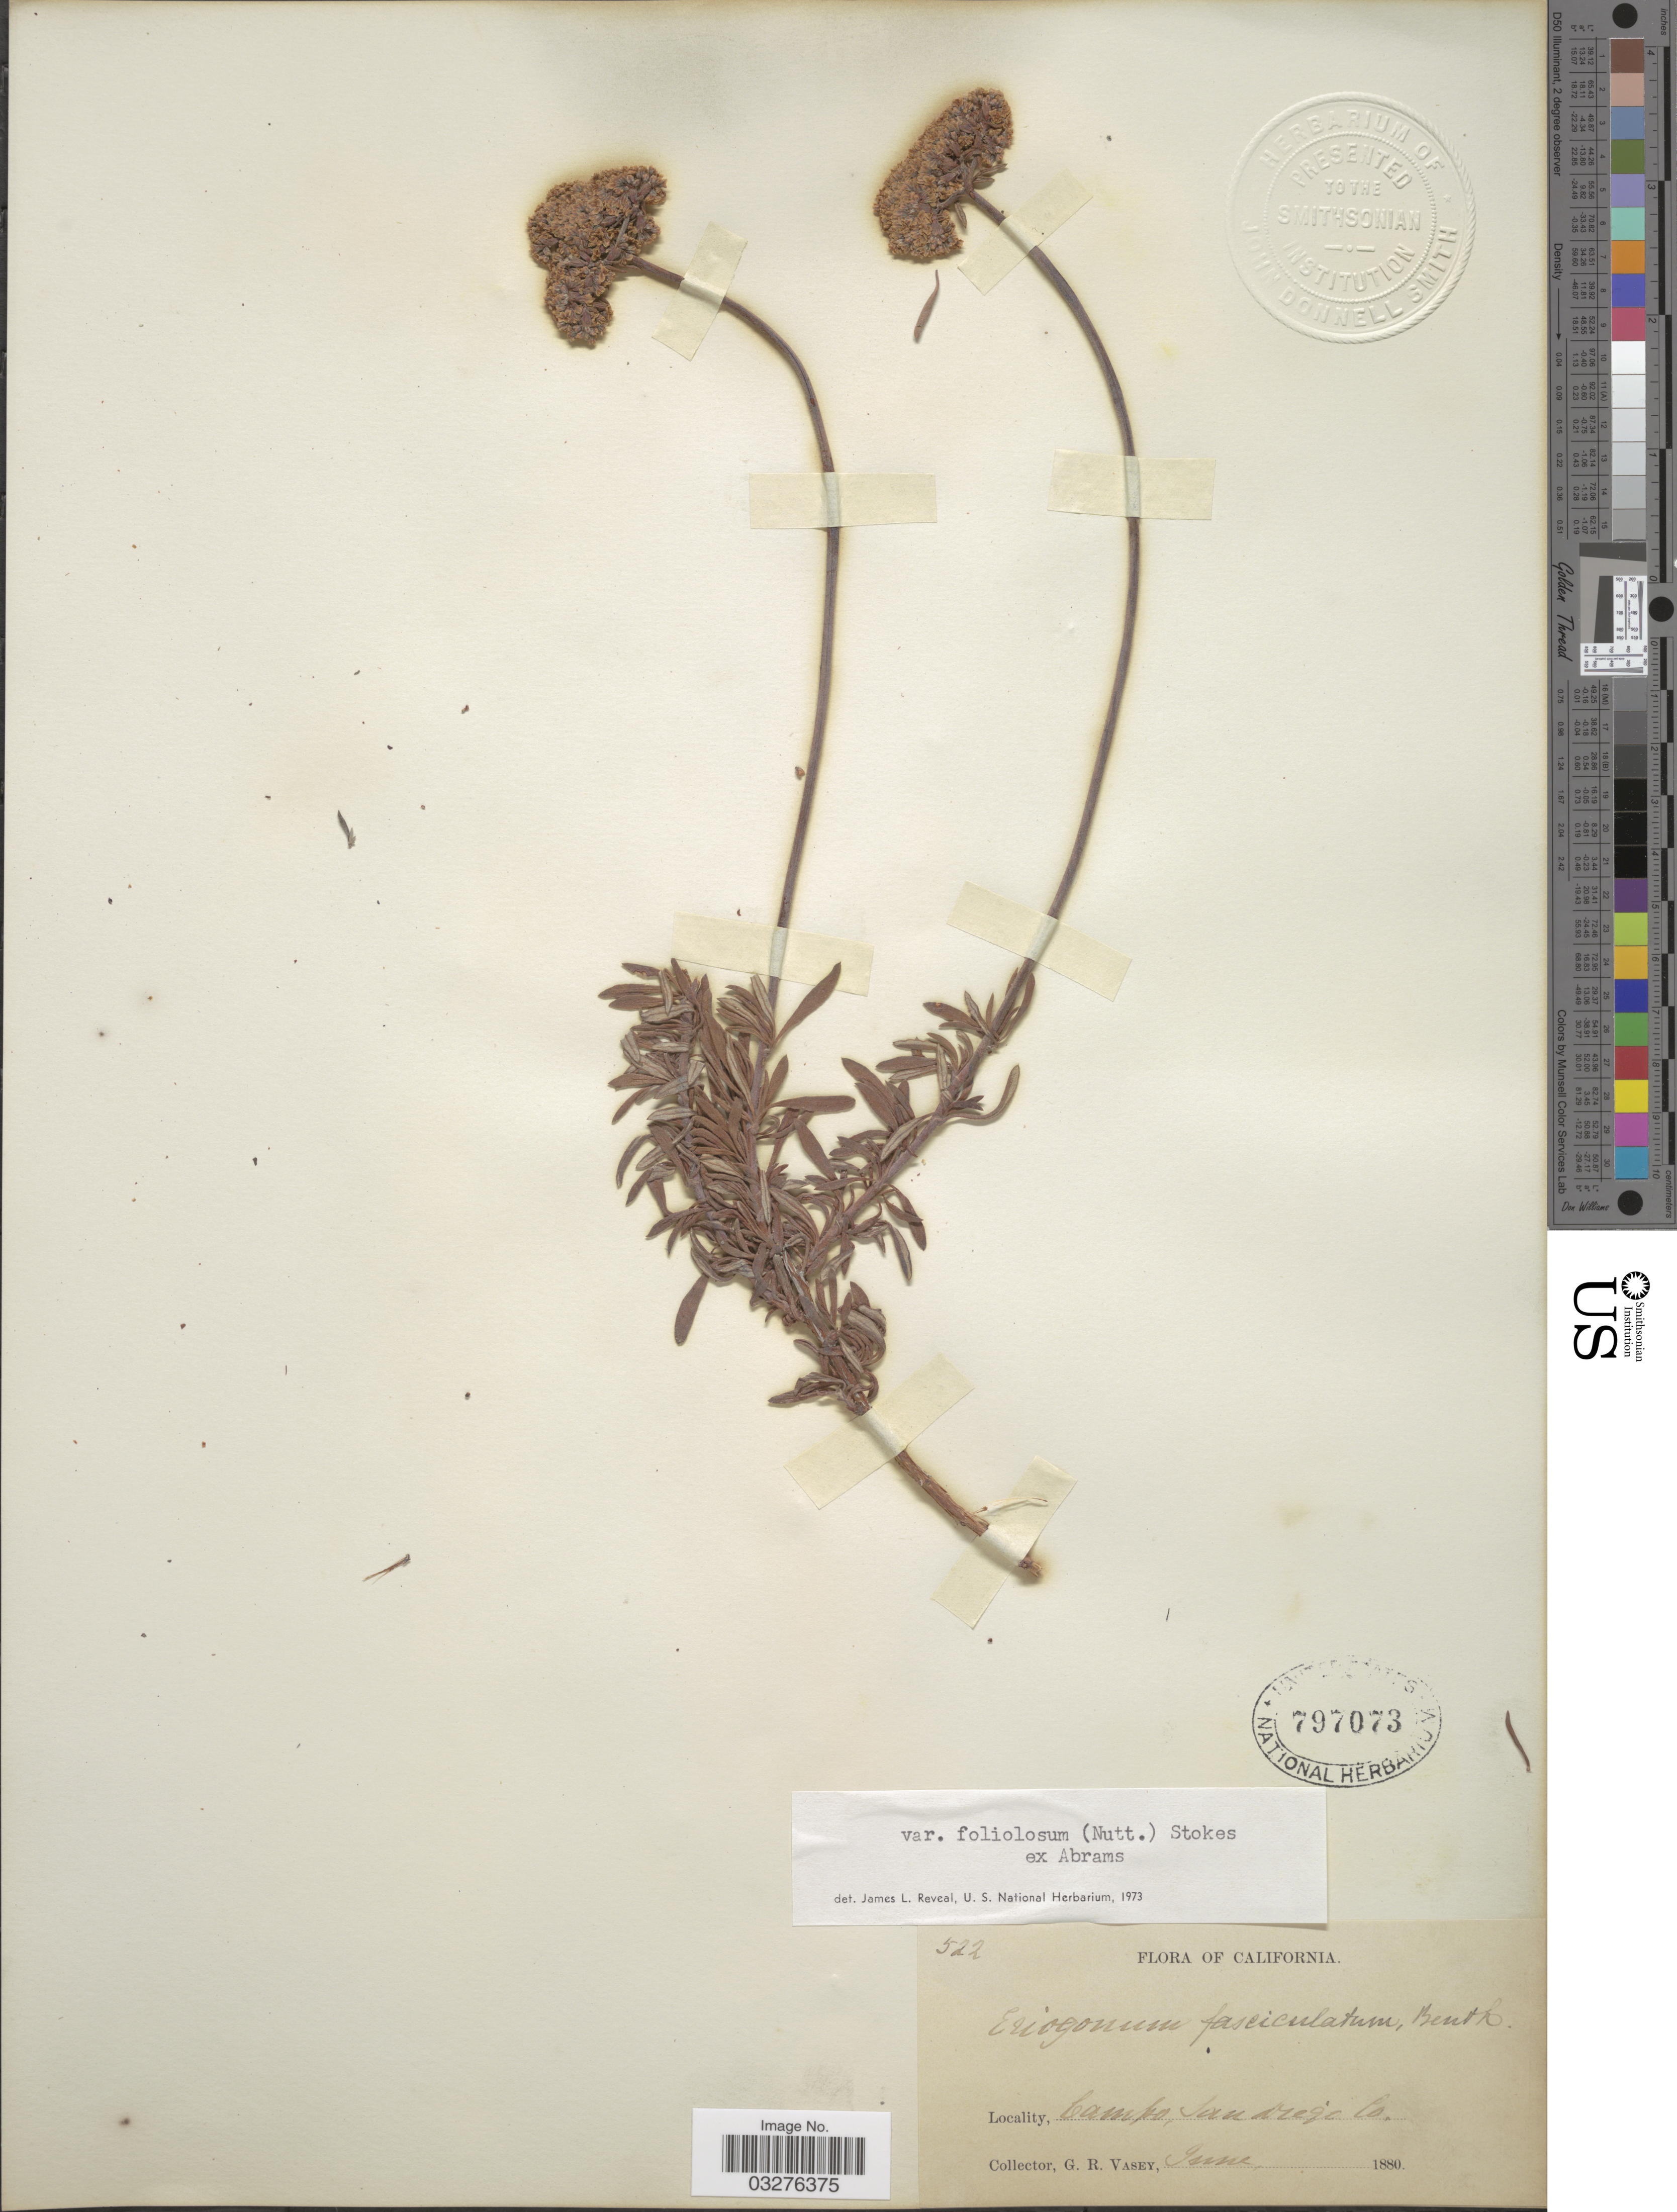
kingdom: Plantae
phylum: Tracheophyta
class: Magnoliopsida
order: Caryophyllales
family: Polygonaceae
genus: Eriogonum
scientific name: Eriogonum fasciculatum var. foliolosum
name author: (Nutt.) S. Stokes ex Abrams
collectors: G. R. Vasey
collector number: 522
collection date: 1880-06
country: United States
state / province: California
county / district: San Diego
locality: Campo, San Diego Co.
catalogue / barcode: US 797073